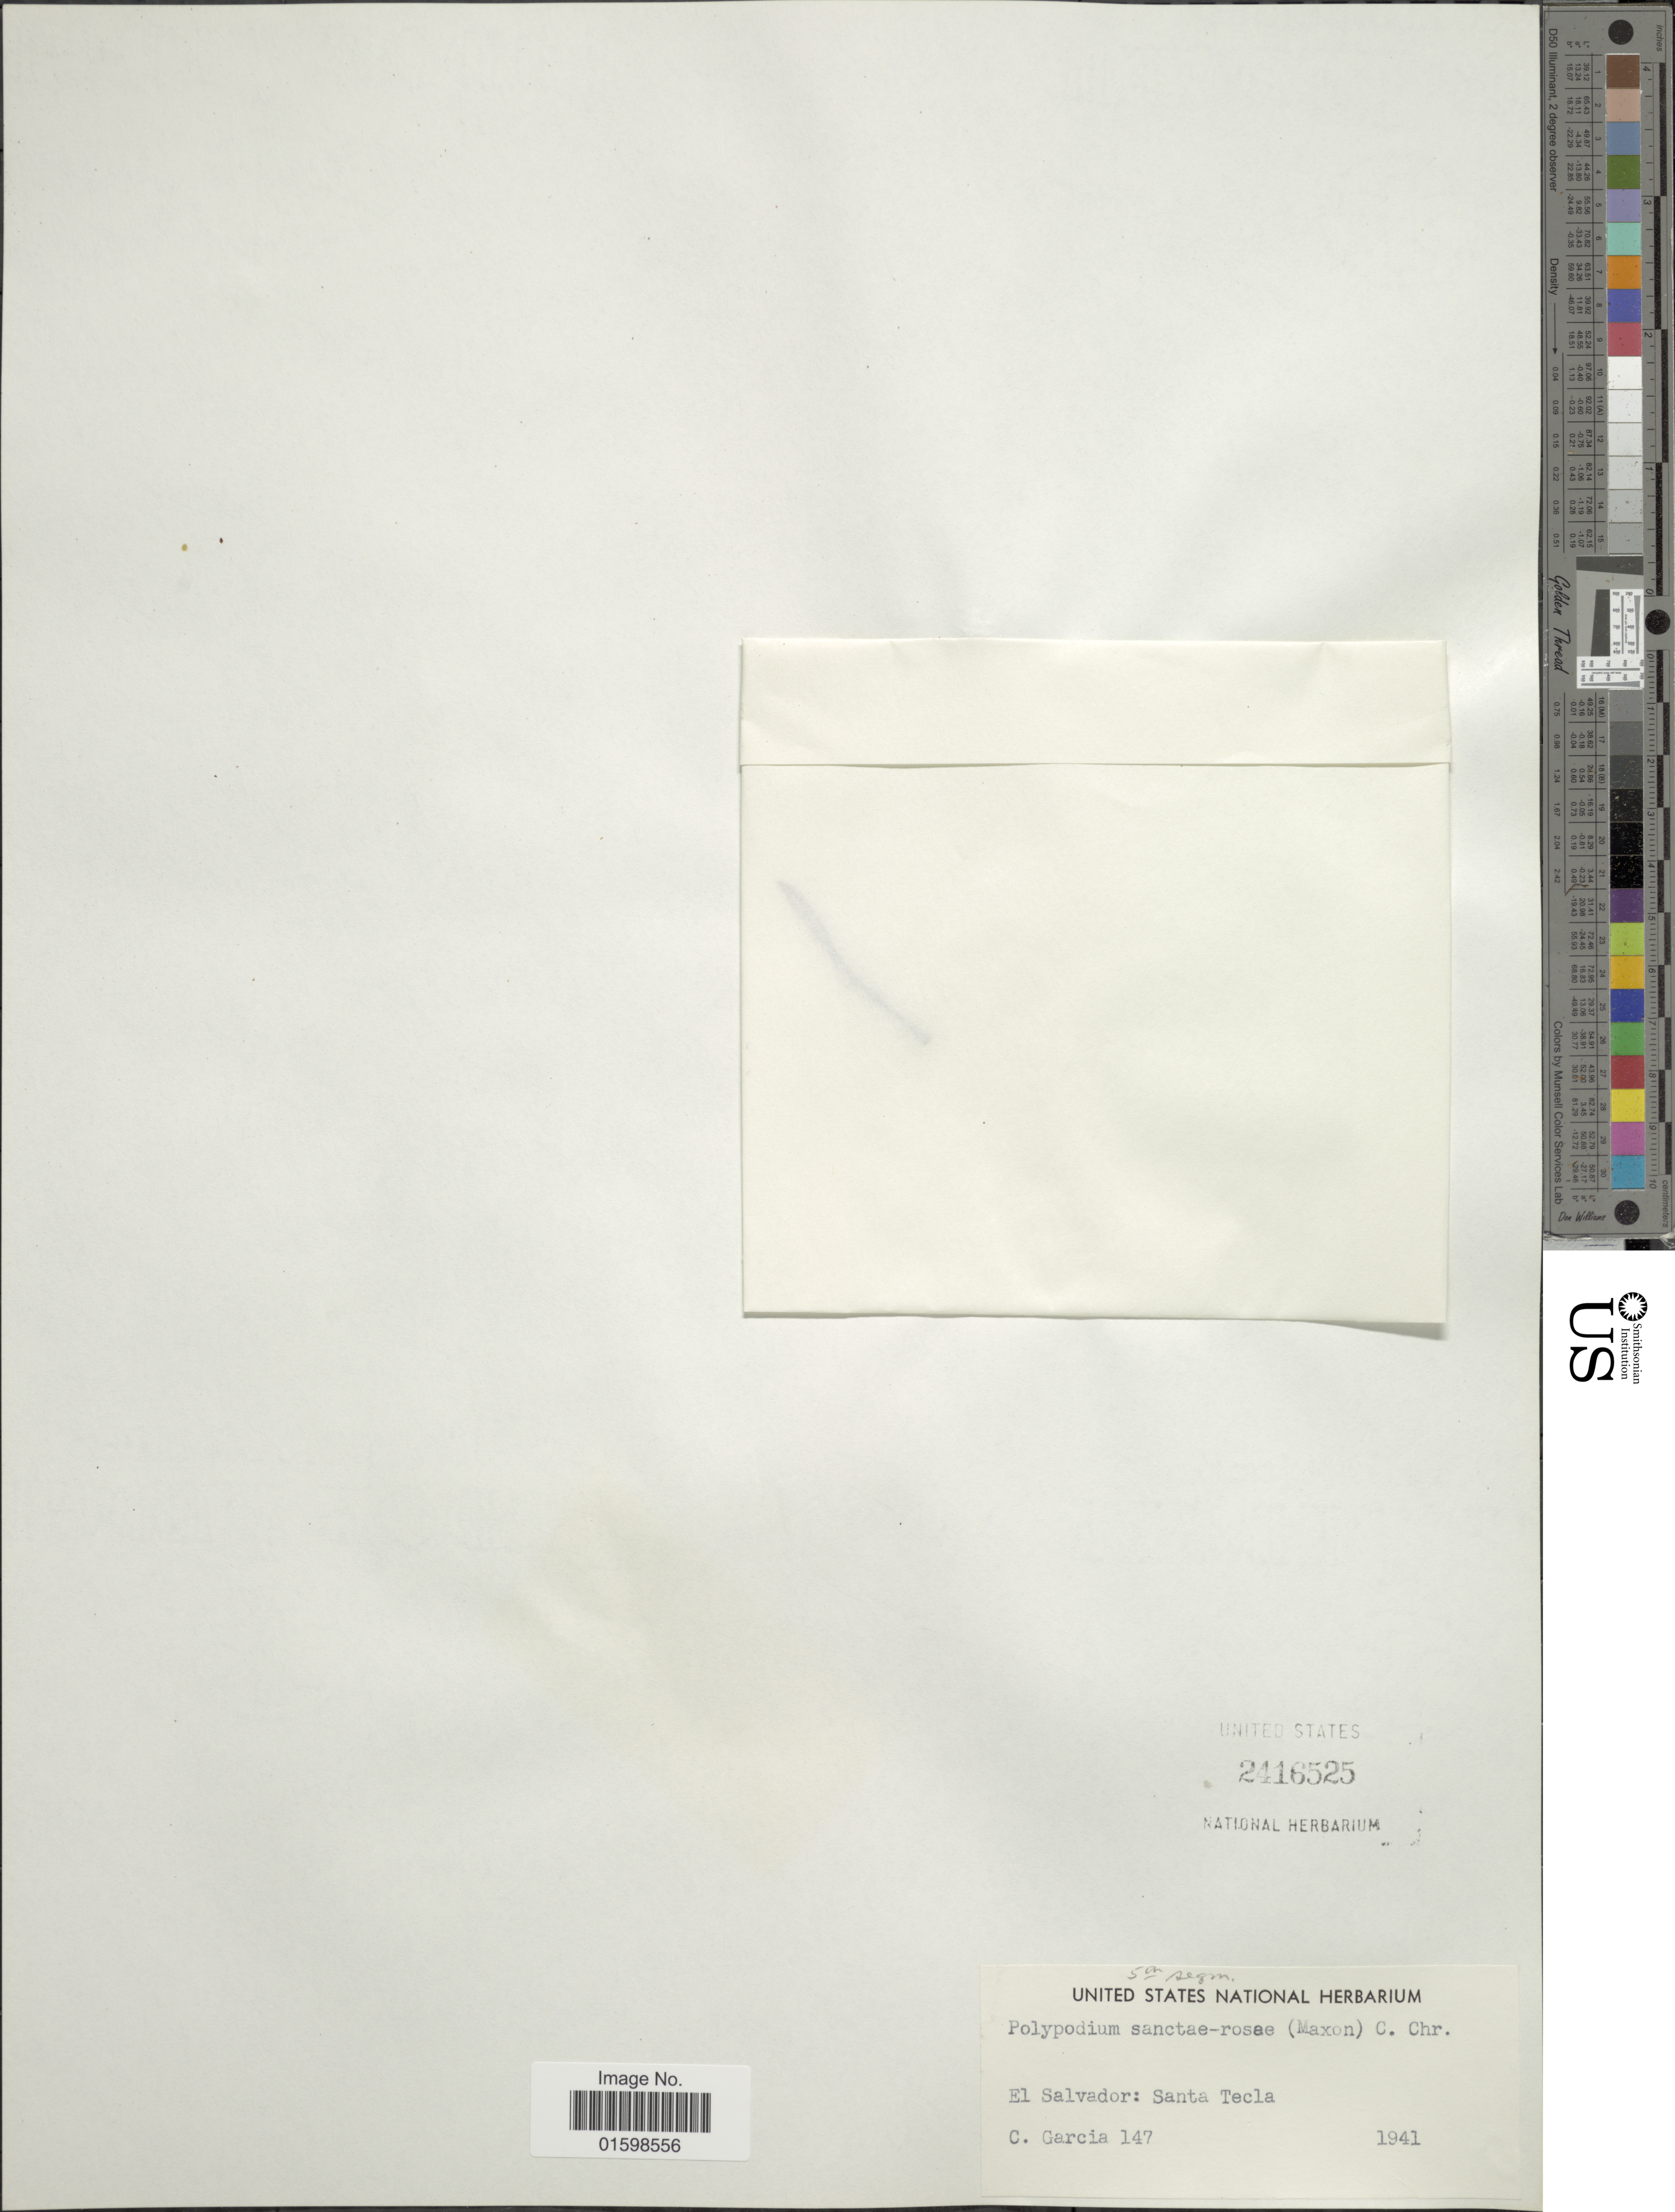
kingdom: Plantae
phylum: Tracheophyta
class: Polypodiopsida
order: Polypodiales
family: Polypodiaceae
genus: Pleopeltis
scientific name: Pleopeltis sanctae-rosae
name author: (Maxon) A.R. Sm. & Tejero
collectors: C. Garcia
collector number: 147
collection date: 1941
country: El Salvador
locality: Santa Tecla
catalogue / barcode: US 2416525